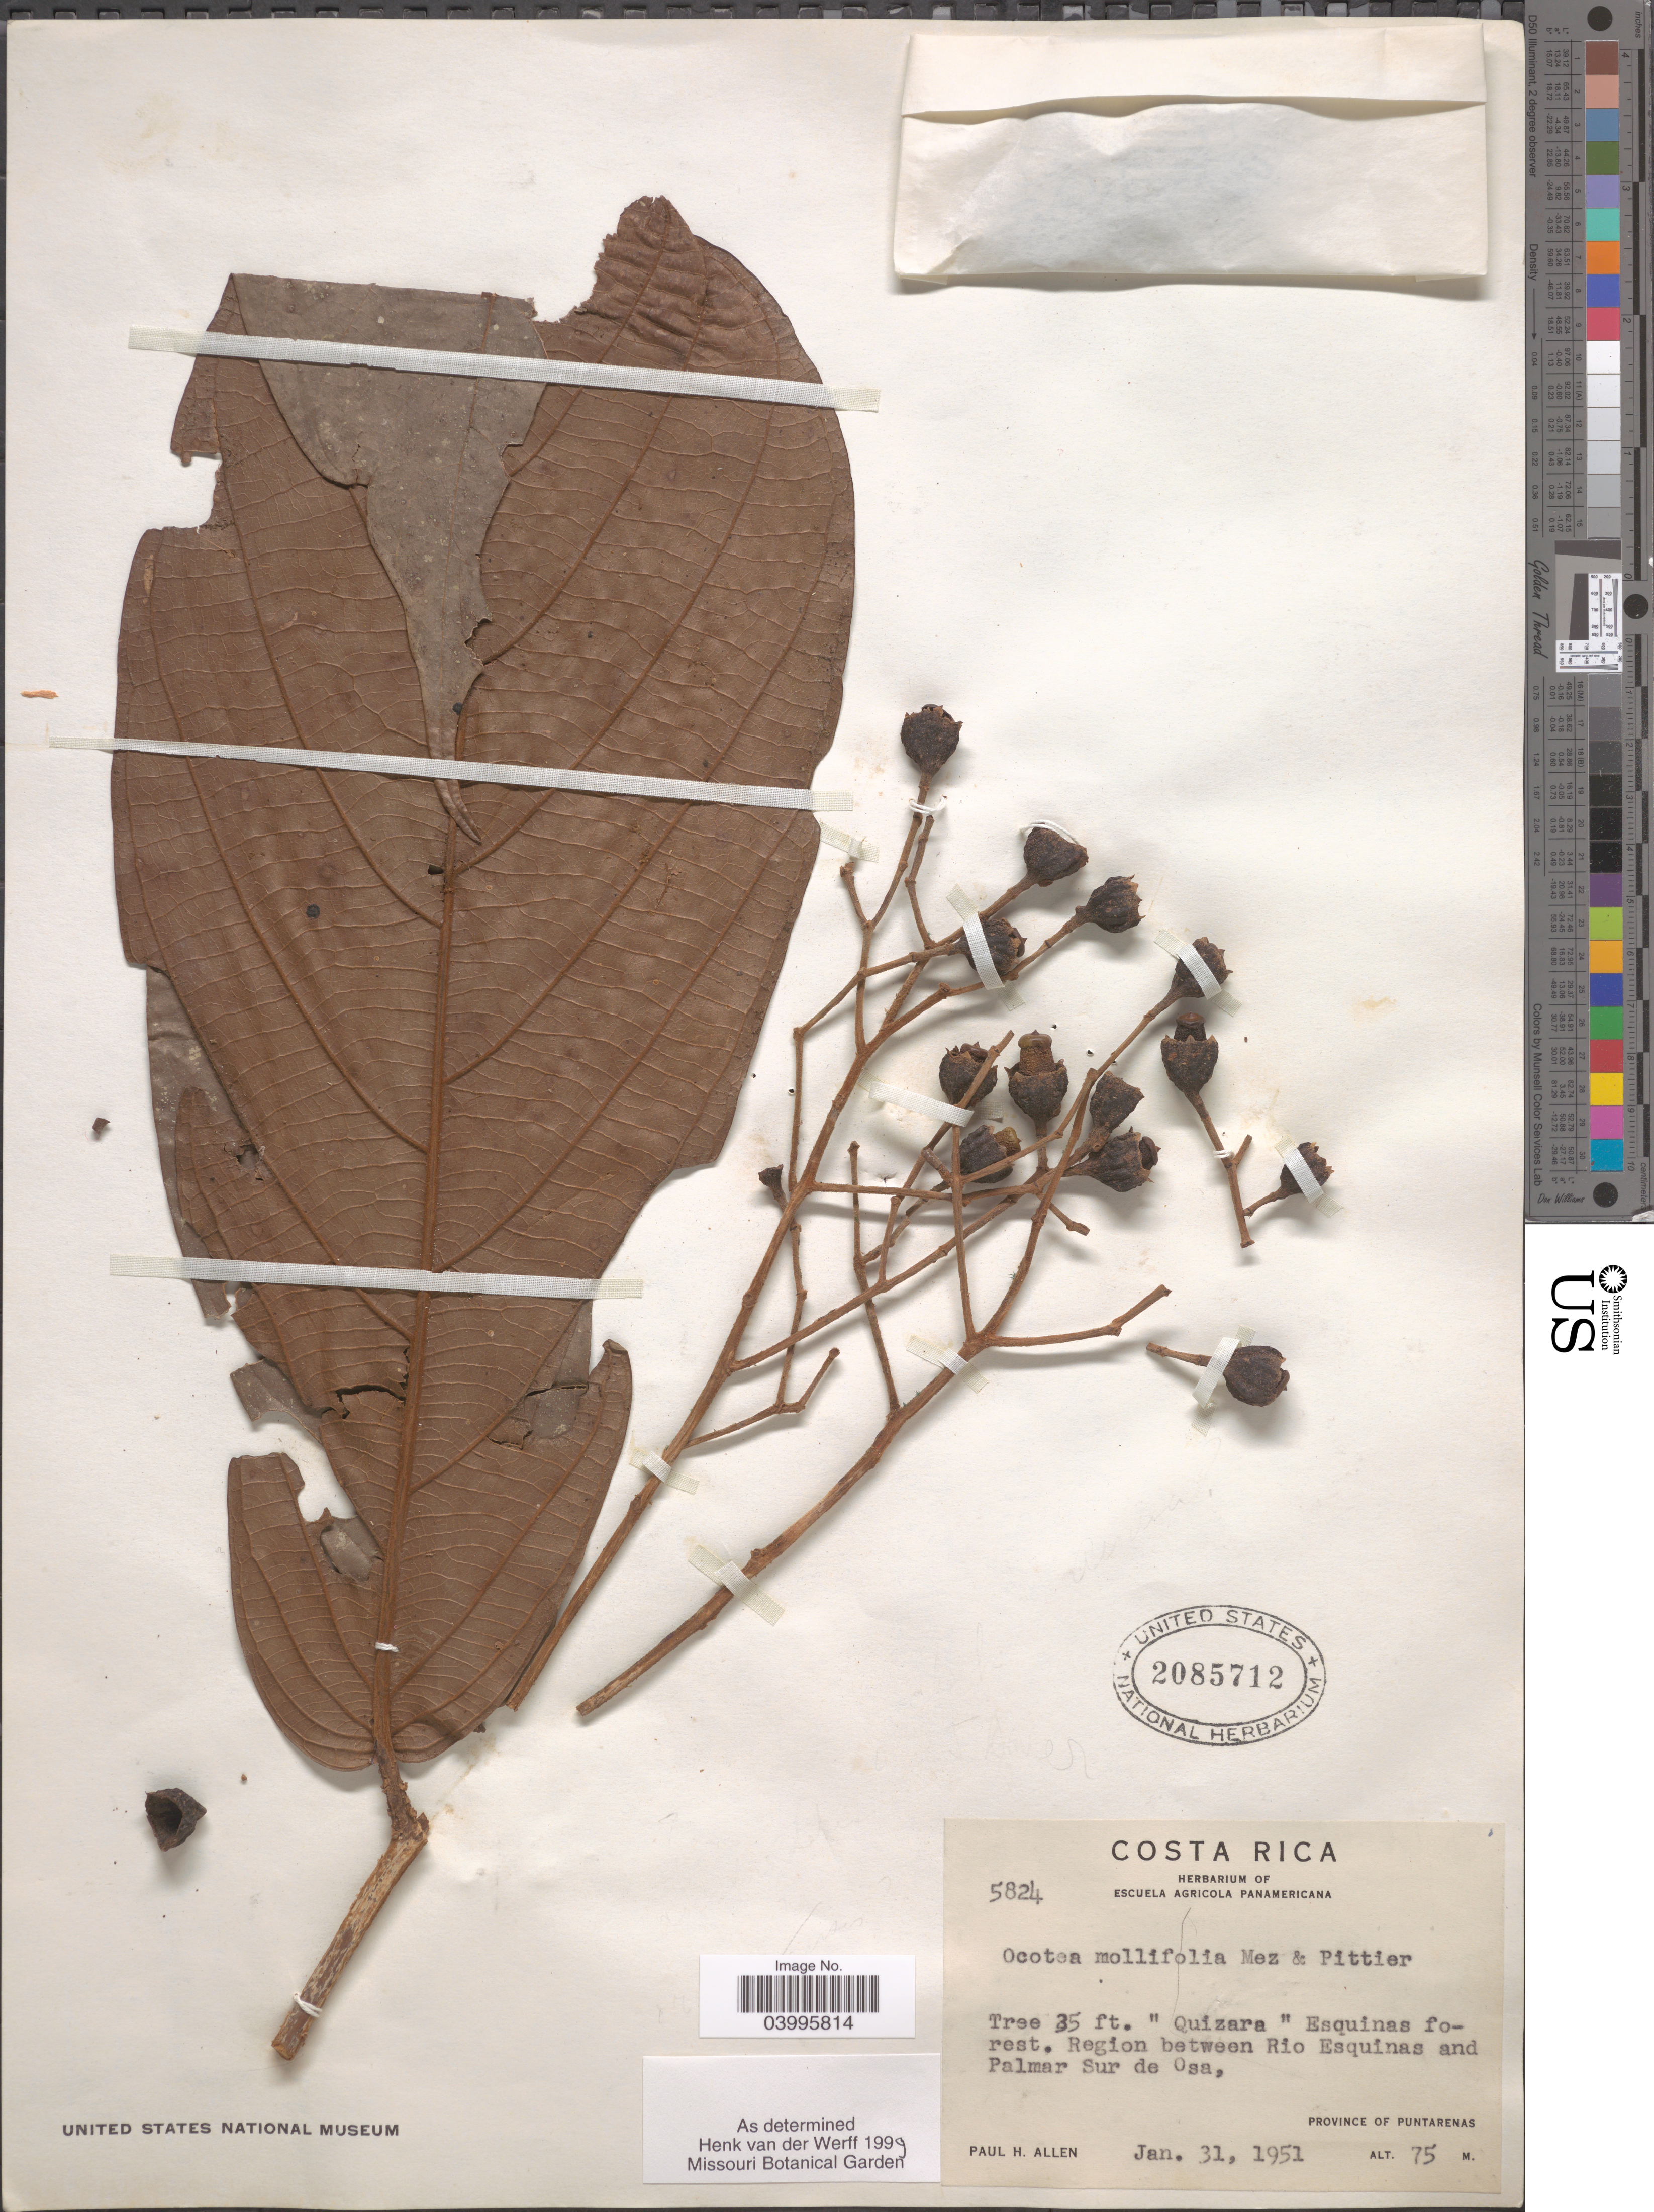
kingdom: Plantae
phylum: Tracheophyta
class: Magnoliopsida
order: Laurales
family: Lauraceae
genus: Ocotea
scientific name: Ocotea mollifolia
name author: Mez & Pittier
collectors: P. H. Allen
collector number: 5824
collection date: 1951-01-31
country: Costa Rica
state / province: Puntarenas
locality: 'Quizara' Esquinas forest. Region between Rio Esquinas and Palmar Sur de Osa.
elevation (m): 75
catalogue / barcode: US 2085712